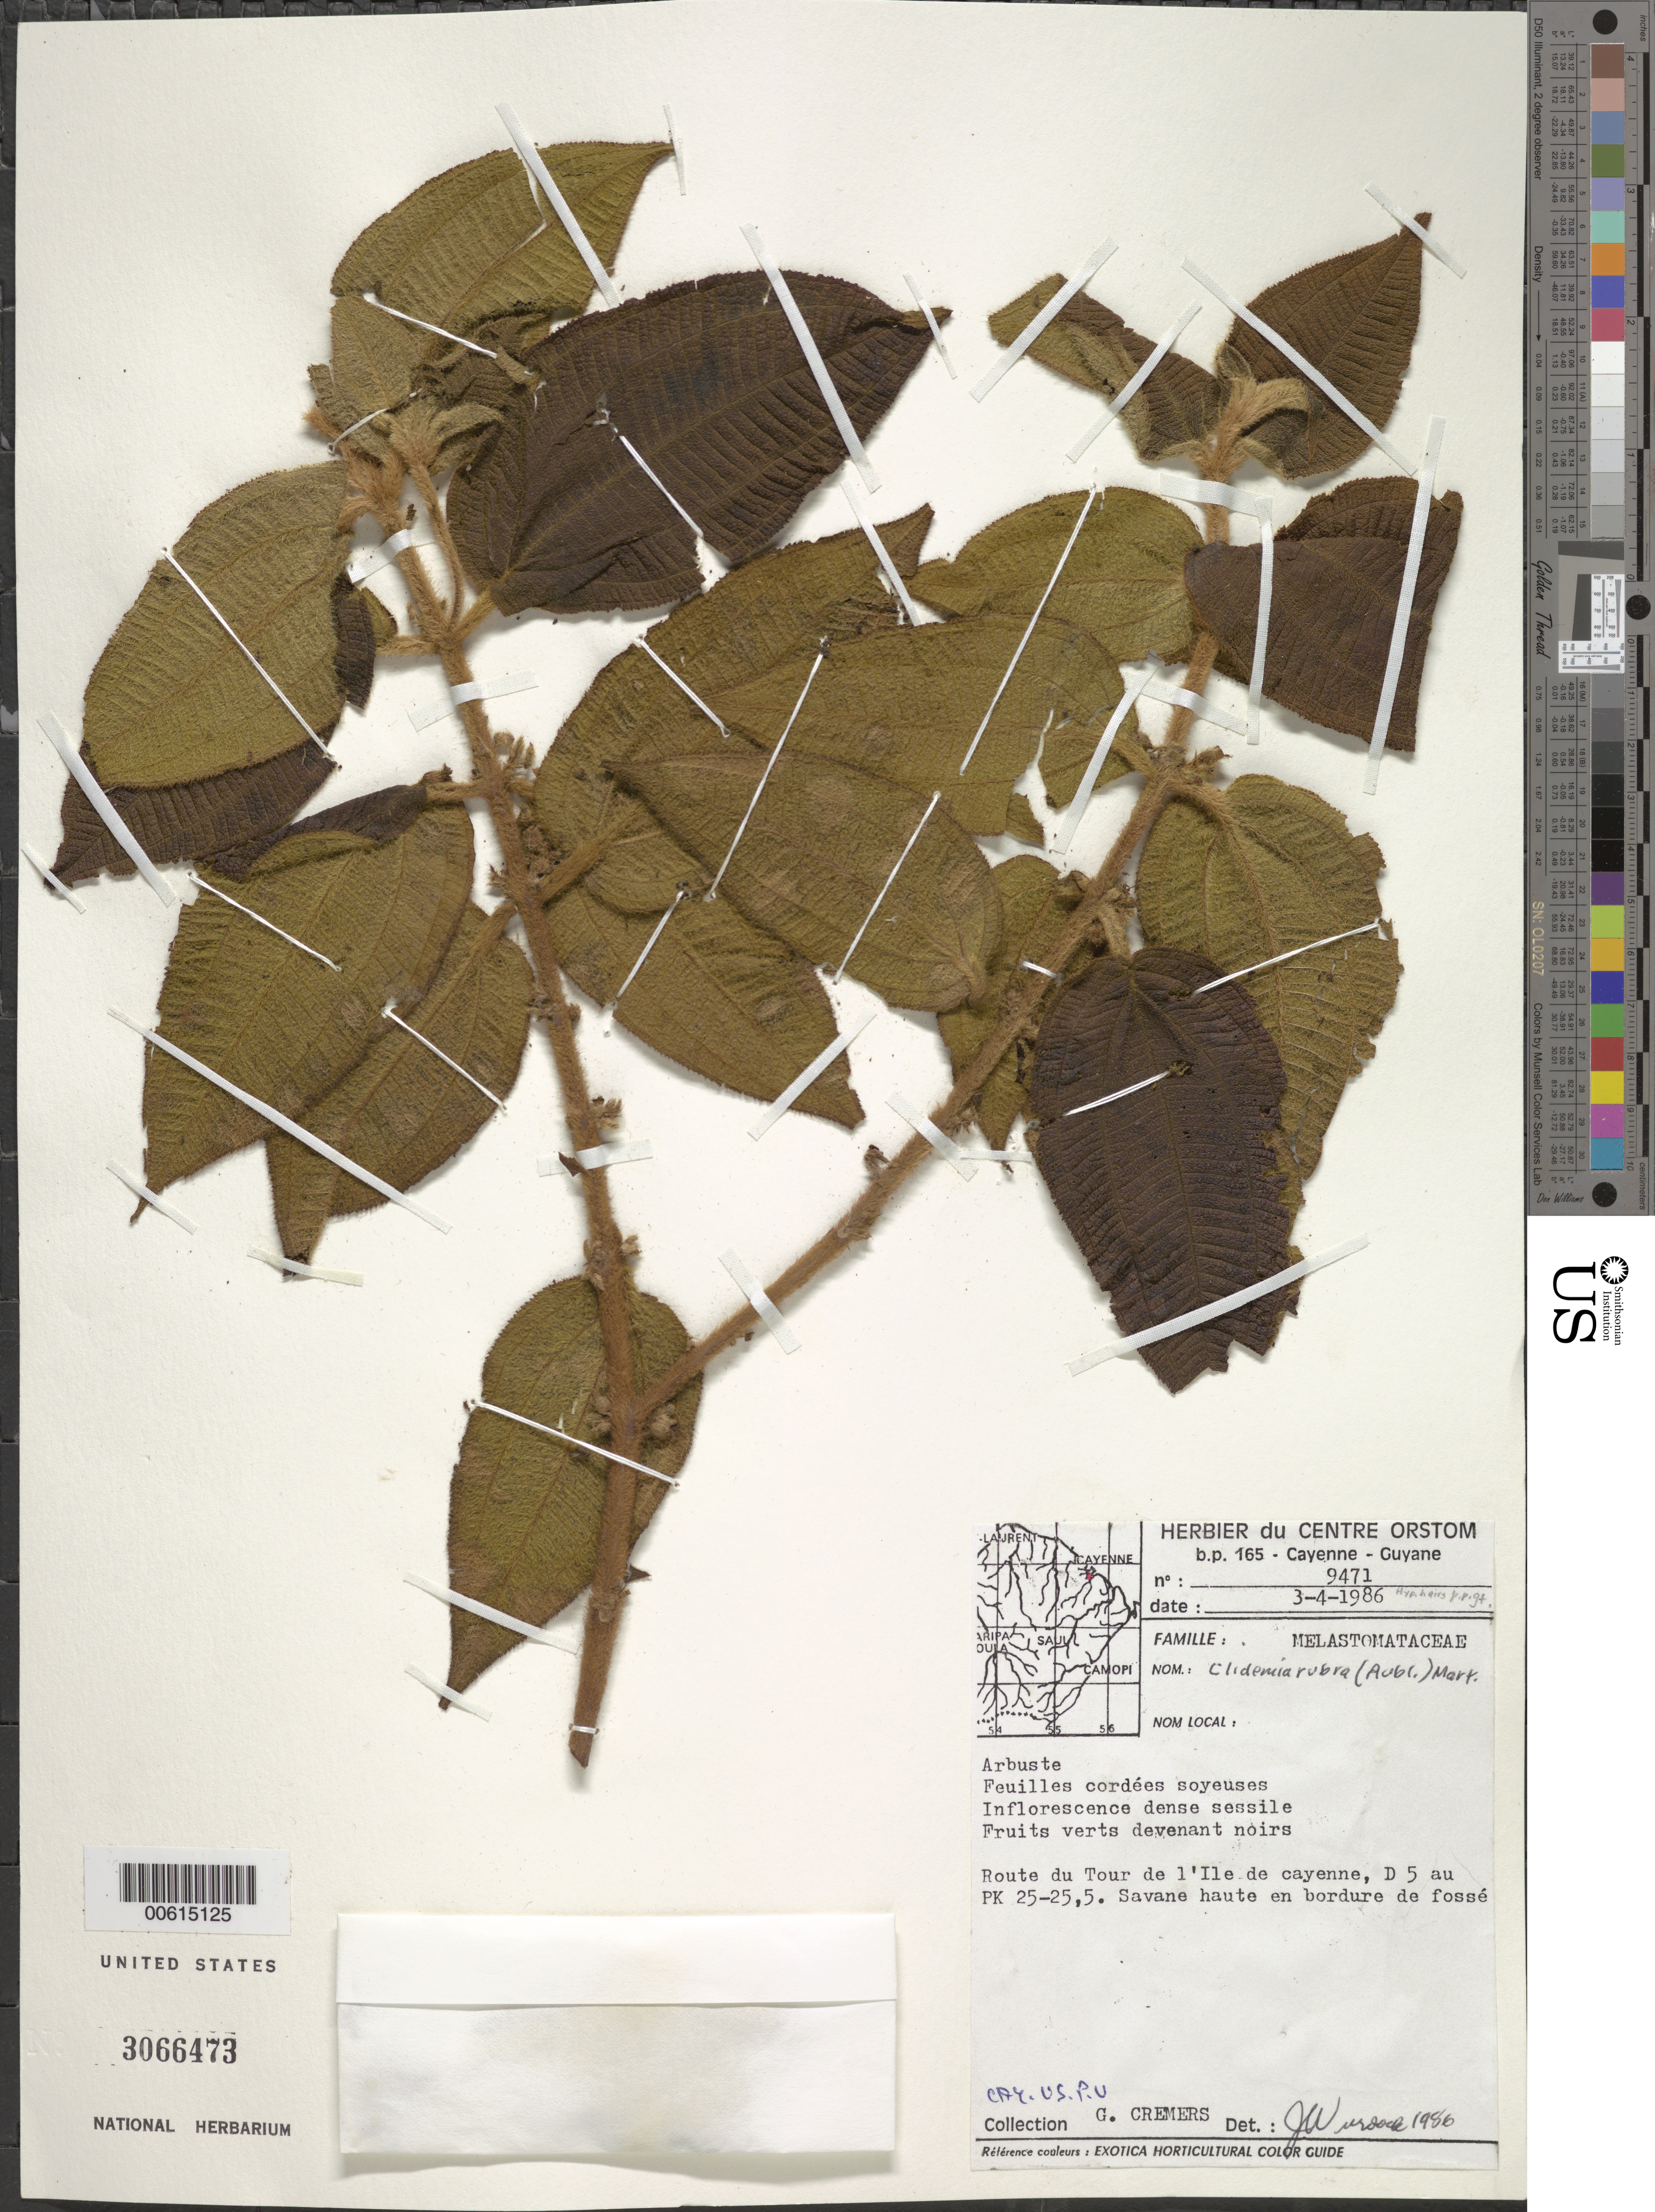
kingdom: Plantae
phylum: Tracheophyta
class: Magnoliopsida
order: Myrtales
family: Melastomataceae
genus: Clidemia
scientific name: Clidemia rubra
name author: (Aubl.) Mart.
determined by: Wurdack, John J., (US), US (UNITED STATES)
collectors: G. Cremers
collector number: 9471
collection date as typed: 3-Apr-86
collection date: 1986-04-03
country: French Guiana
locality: Ile de Cayenne, route du Tour, D 5 au PK 30-30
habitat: Savane haute en bordure de fosse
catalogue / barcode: US 3066473